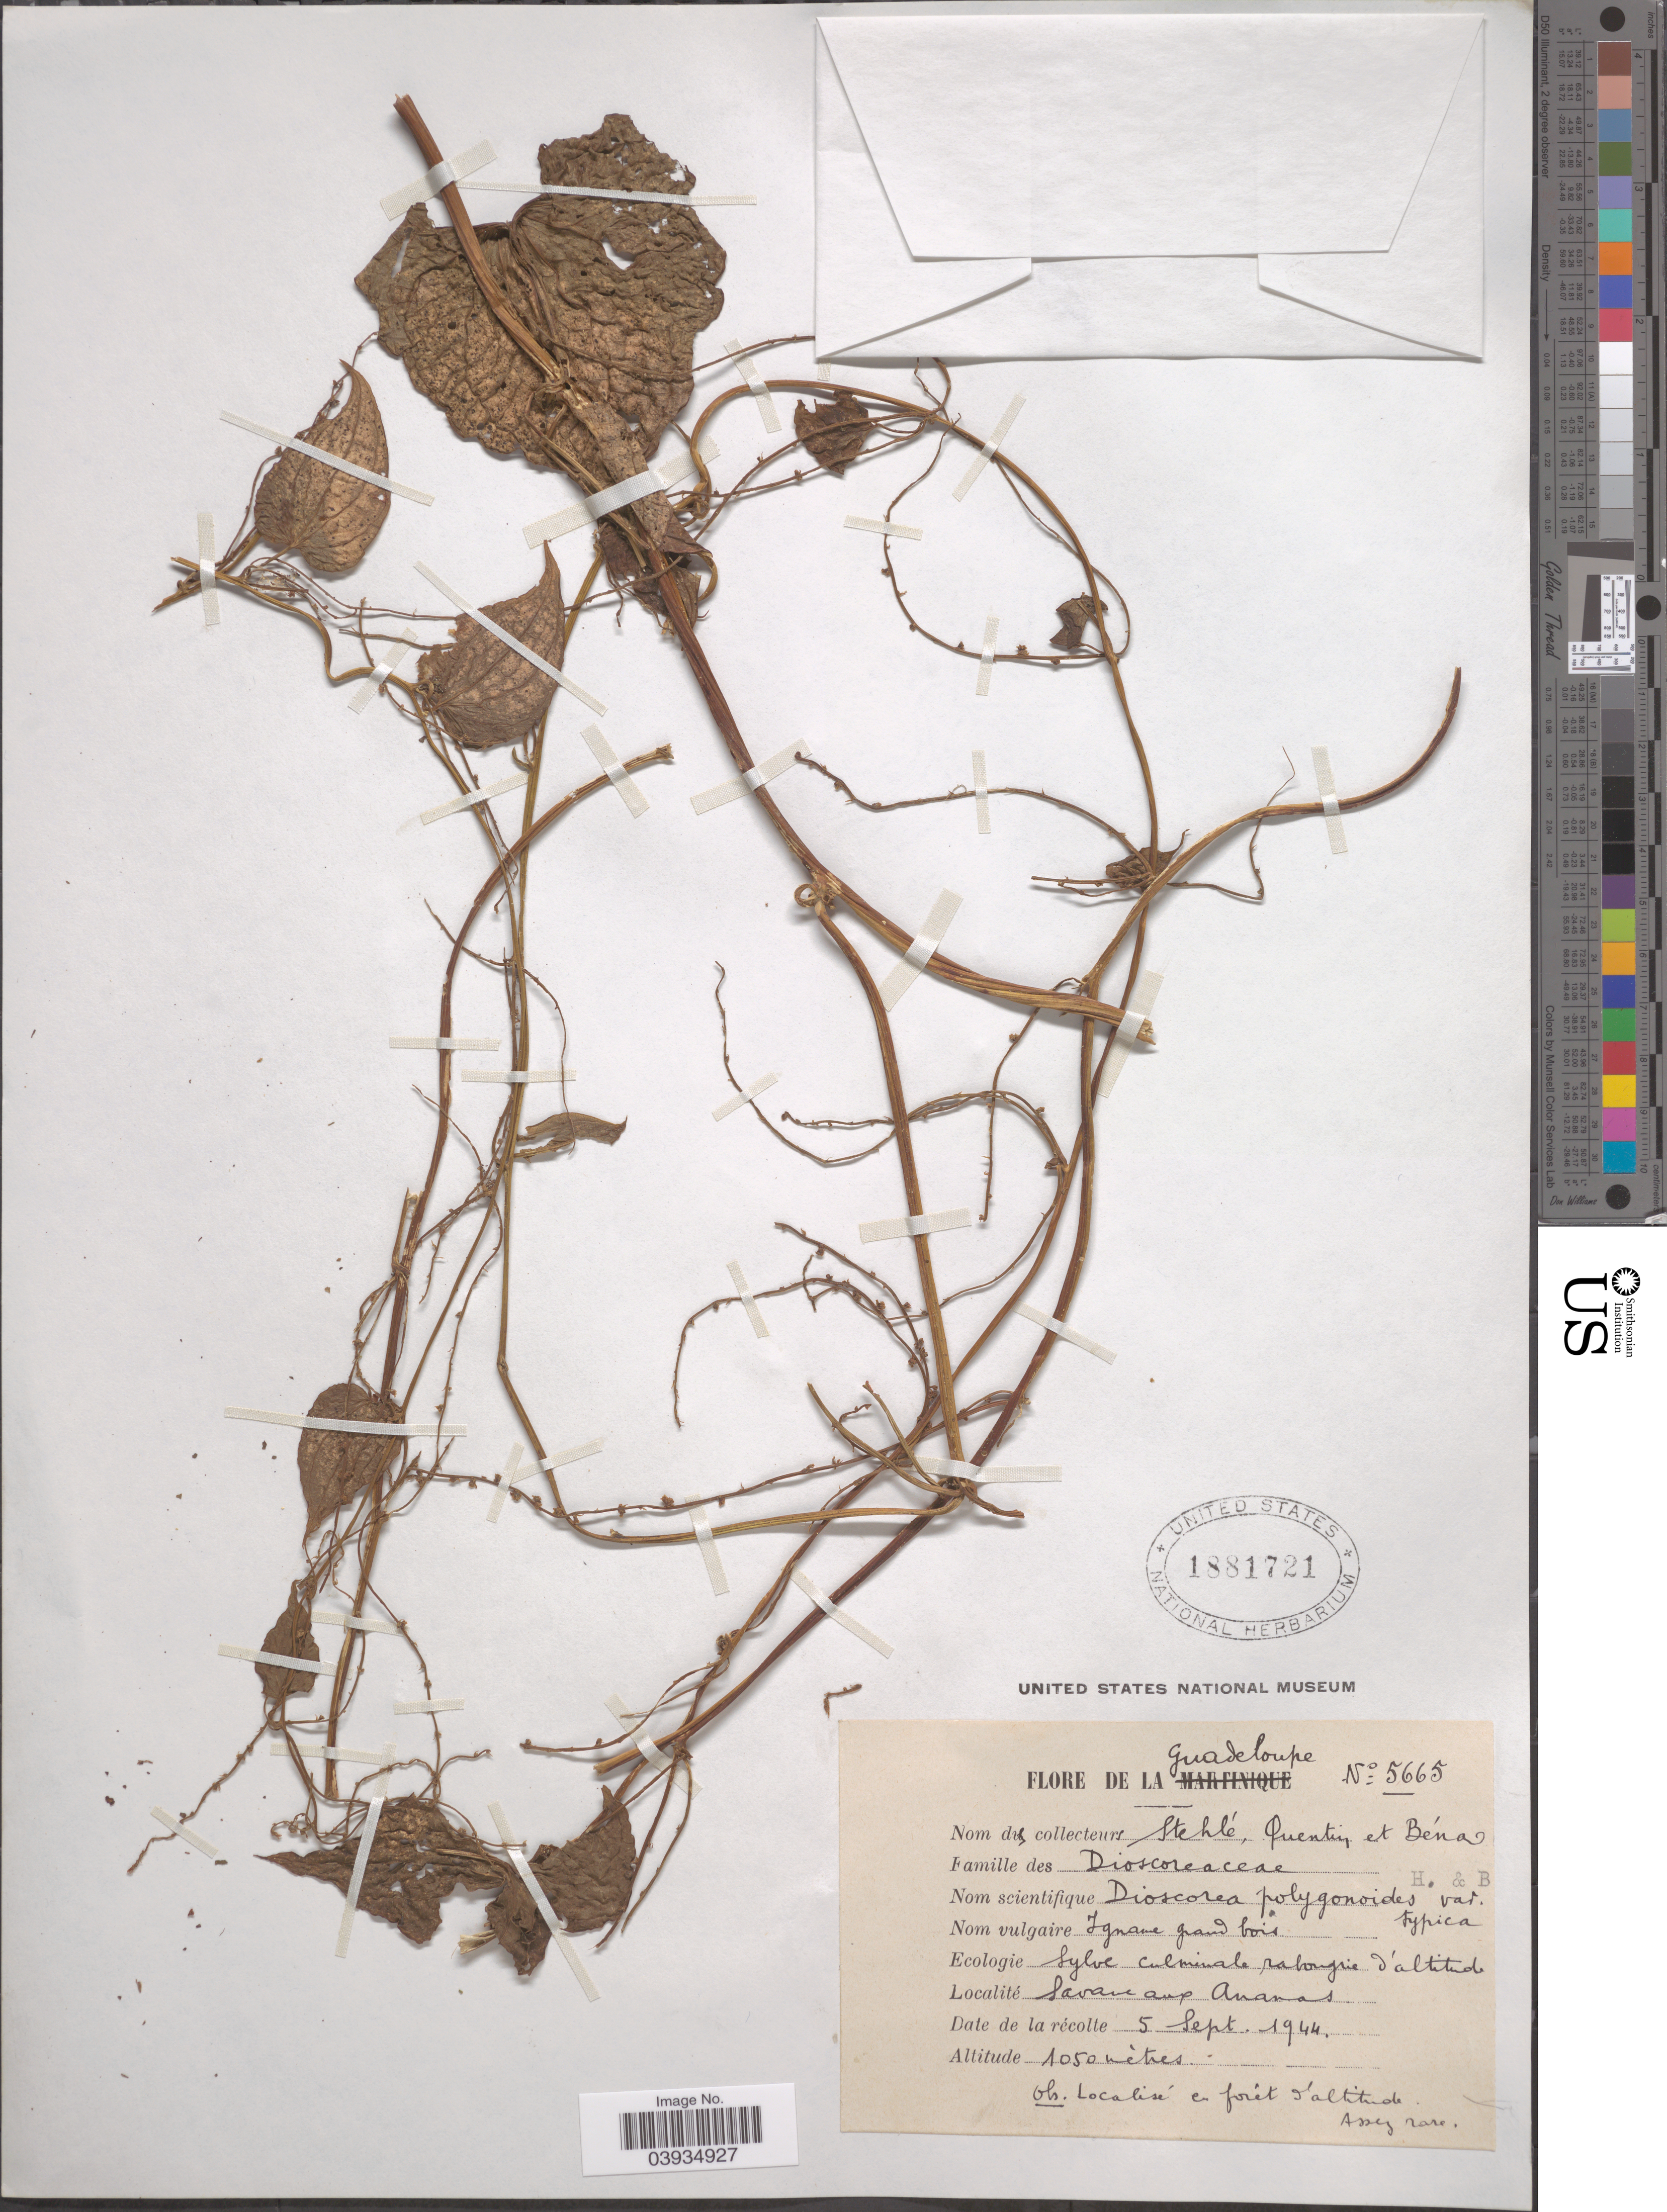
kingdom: Plantae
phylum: Tracheophyta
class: Liliopsida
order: Dioscoreales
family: Dioscoreaceae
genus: Dioscorea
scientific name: Dioscorea polygonoides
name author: Humb. & Bonpl. ex Willd.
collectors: -- Stehlé, -. Quentin & -. Béna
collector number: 5665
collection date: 1944-09-05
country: Guadeloupe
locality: Savane aux Ananas.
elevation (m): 1050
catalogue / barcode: US 1881721